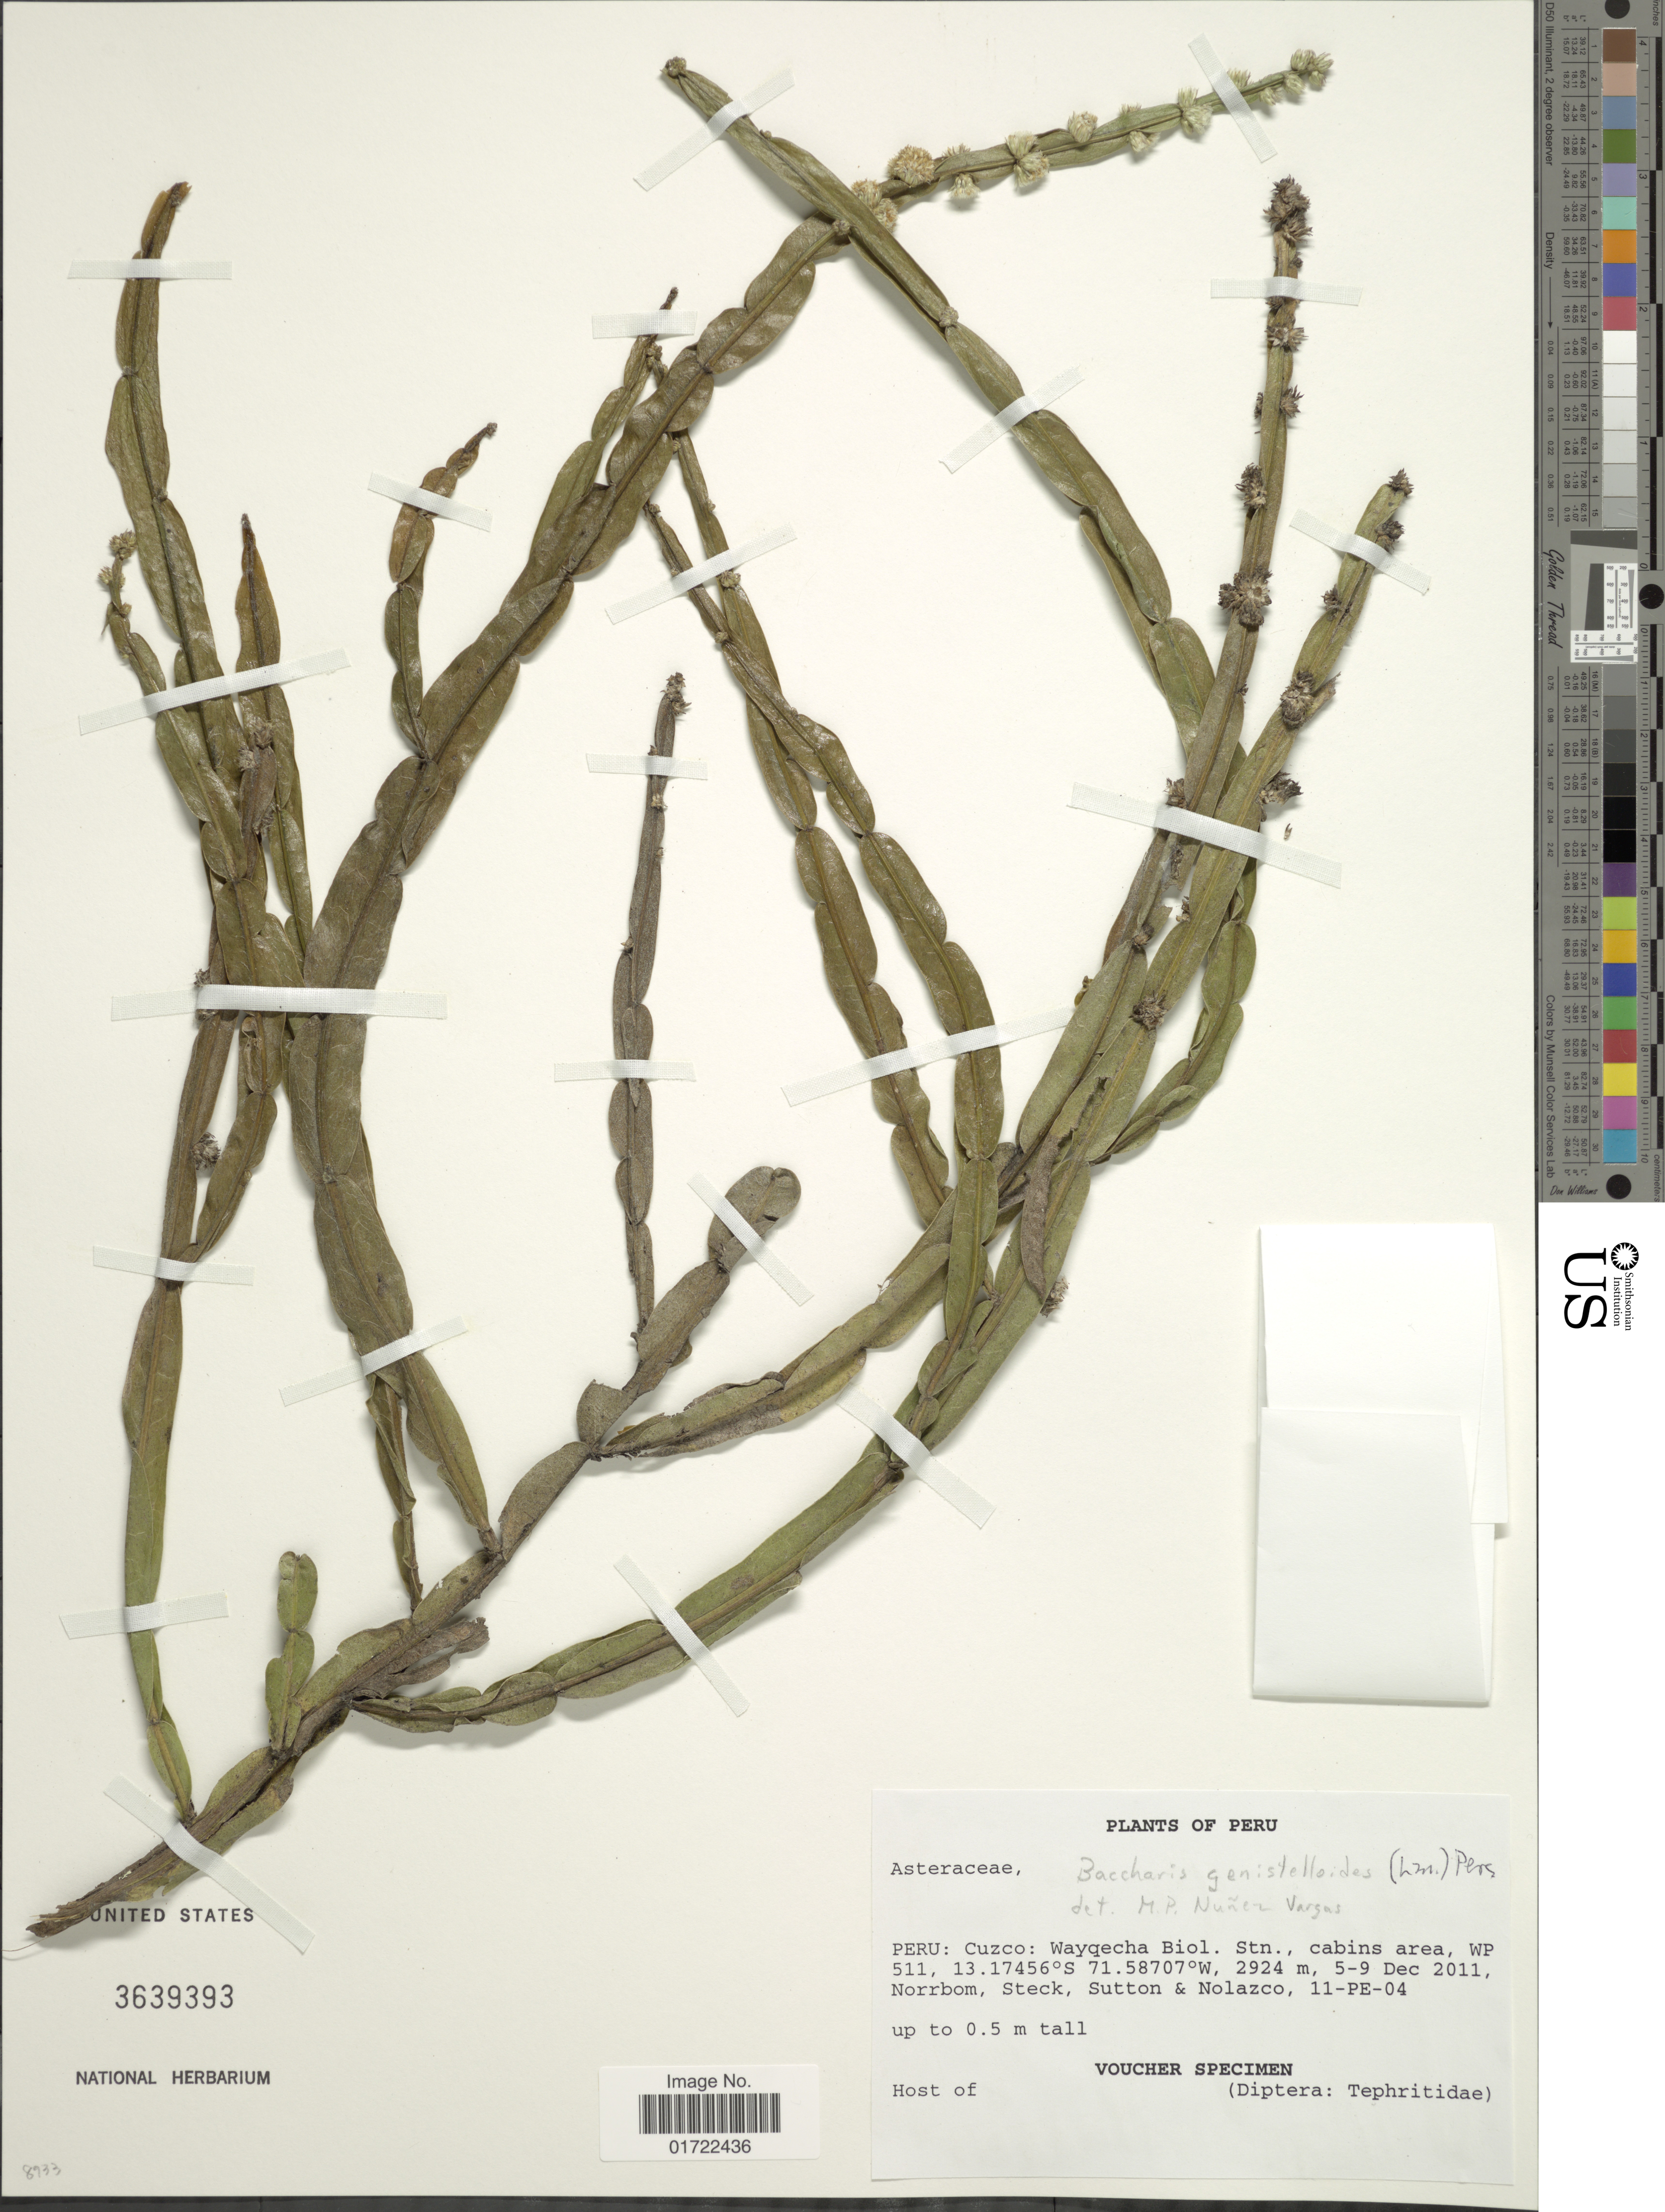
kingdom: Plantae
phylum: Tracheophyta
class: Magnoliopsida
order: Asterales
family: Asteraceae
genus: Baccharis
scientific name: Baccharis genistelloides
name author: (Lam.) Pers.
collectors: A. L. Norrbom, Steck, Sutton, -- & Nolazco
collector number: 11PE04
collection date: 2011-12-05/2011-12-09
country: Peru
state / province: Cusco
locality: Wayqecha Biol. Stn. cabins area, Wp 511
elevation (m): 2924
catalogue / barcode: US 3639393